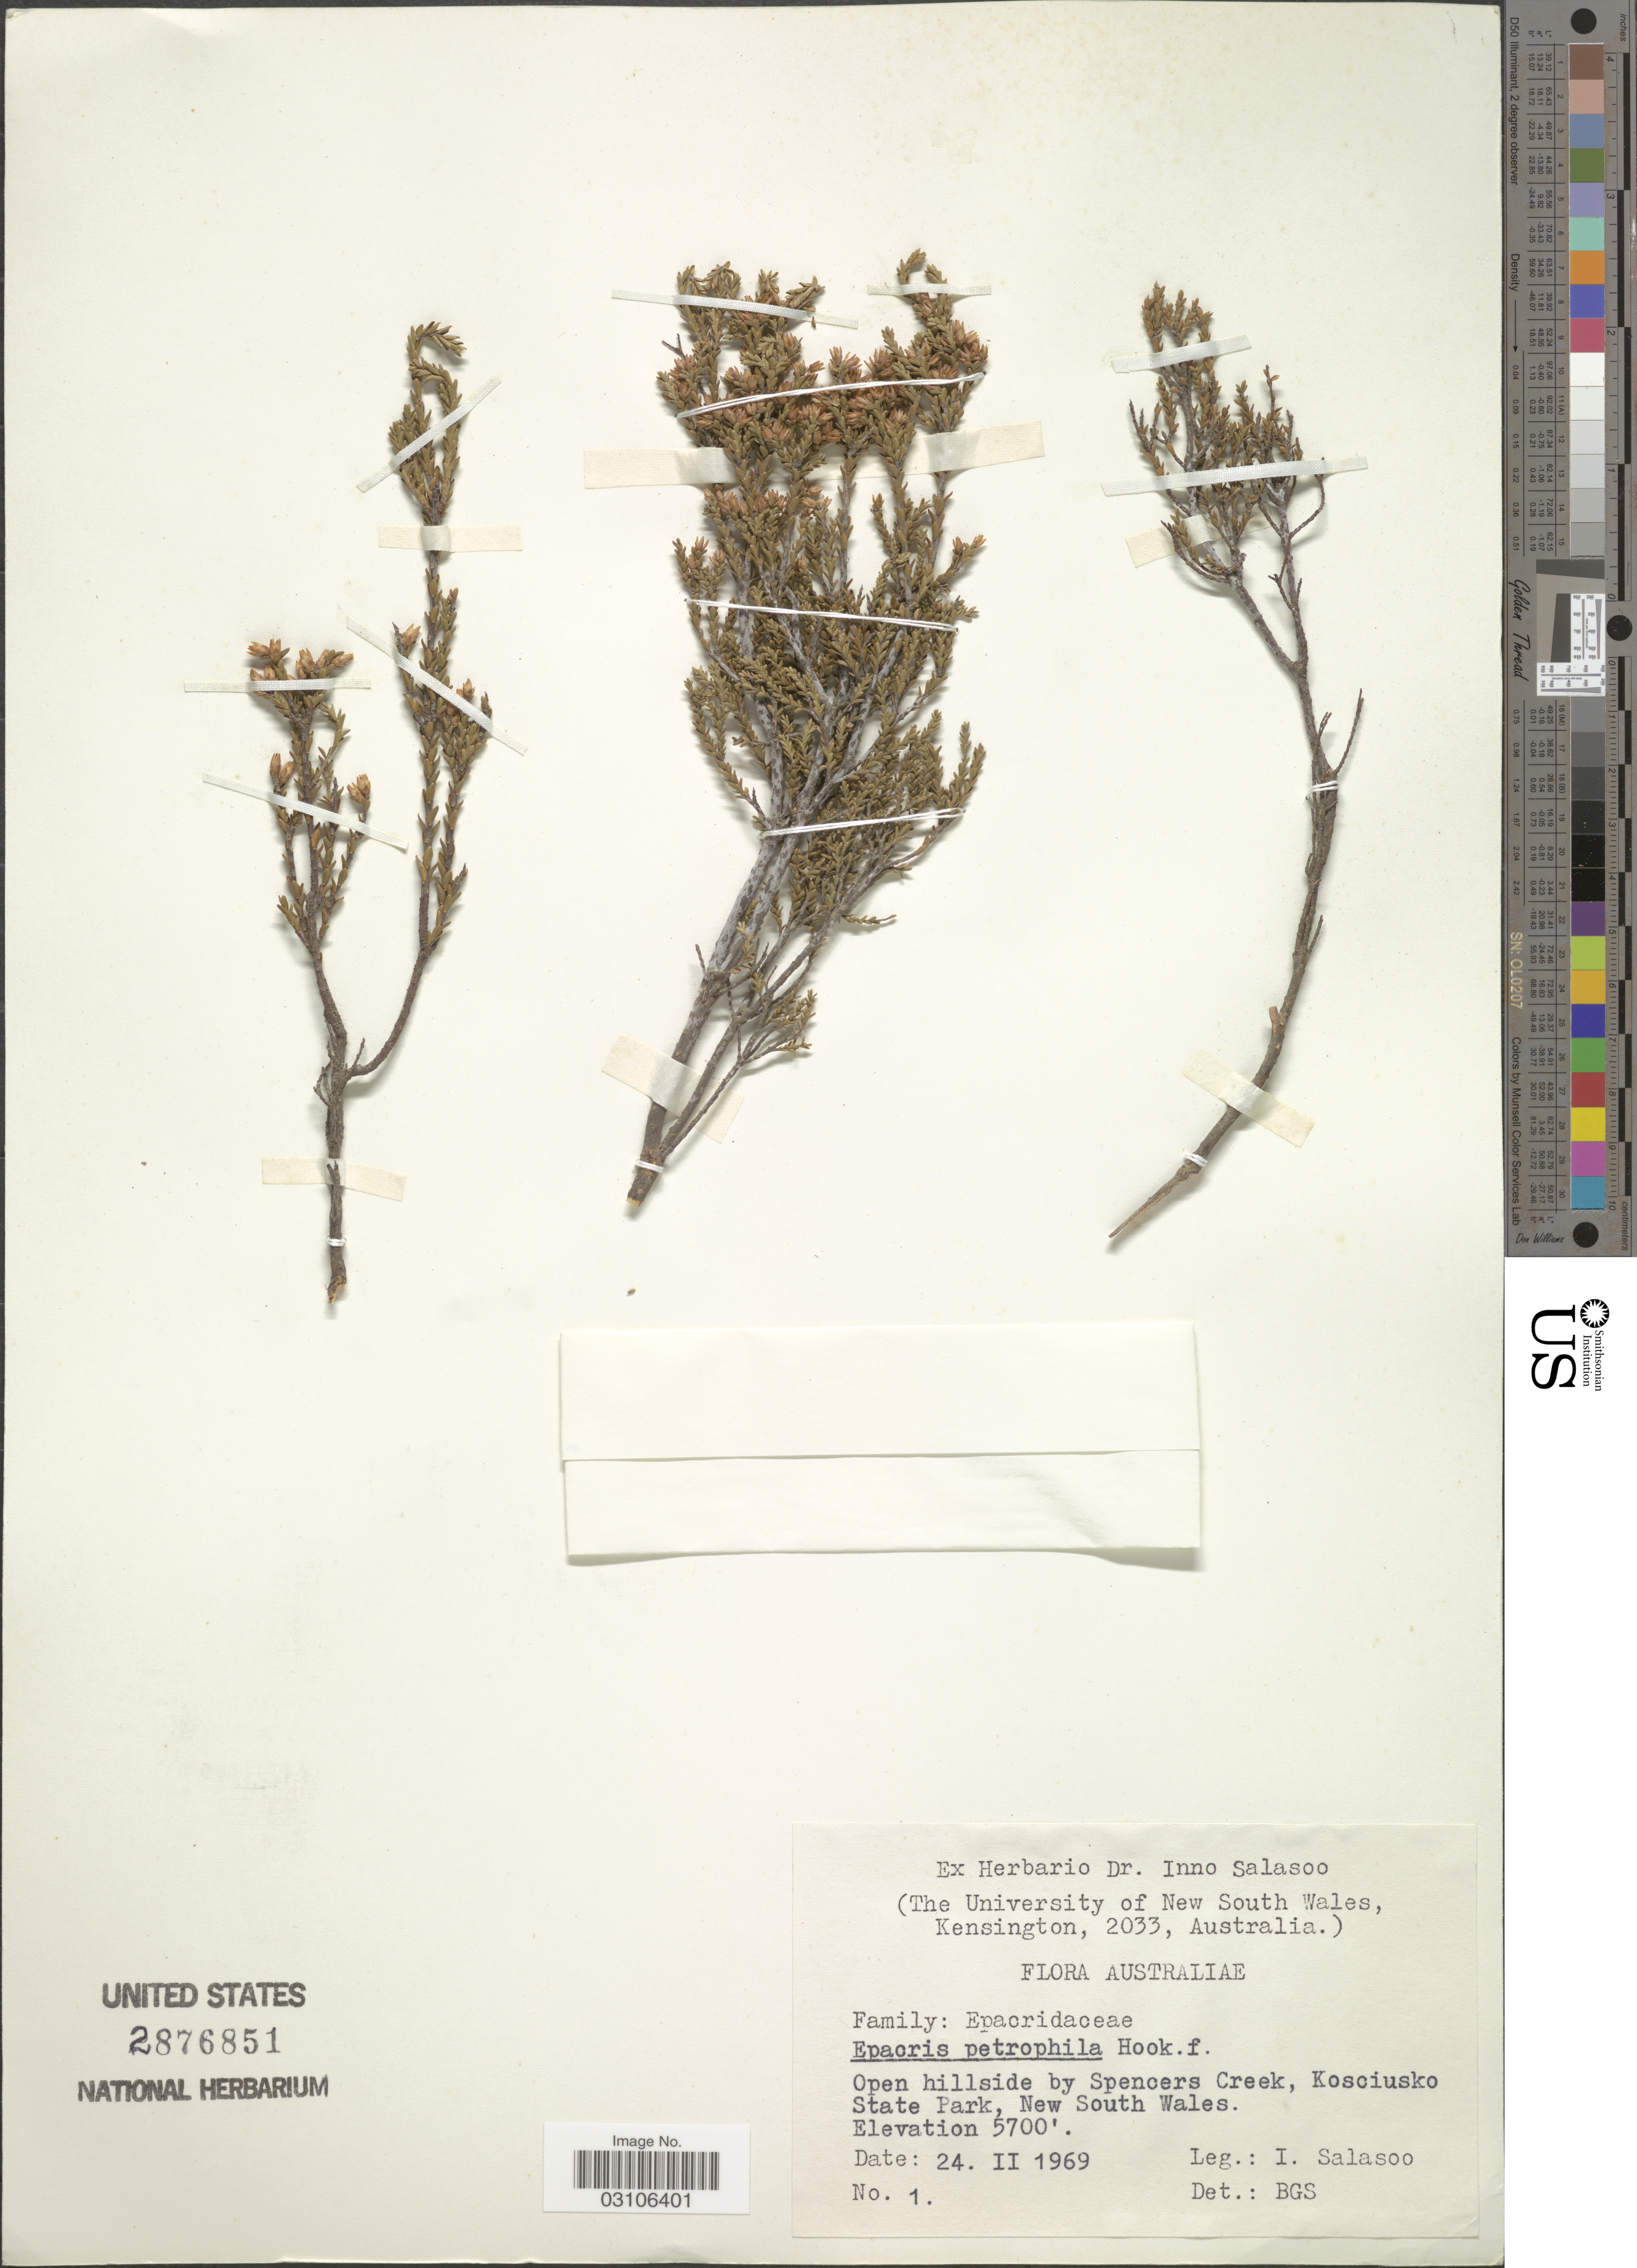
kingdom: Plantae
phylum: Tracheophyta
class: Magnoliopsida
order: Ericales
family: Ericaceae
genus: Epacris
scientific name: Epacris petrophila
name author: Hook. f.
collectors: I. Salasoo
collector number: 1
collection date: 1969-02-24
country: Australia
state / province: New South Wales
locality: Open hillside by Spencers Creek, Kosciusko State Park.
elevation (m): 1737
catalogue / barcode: US 2876851